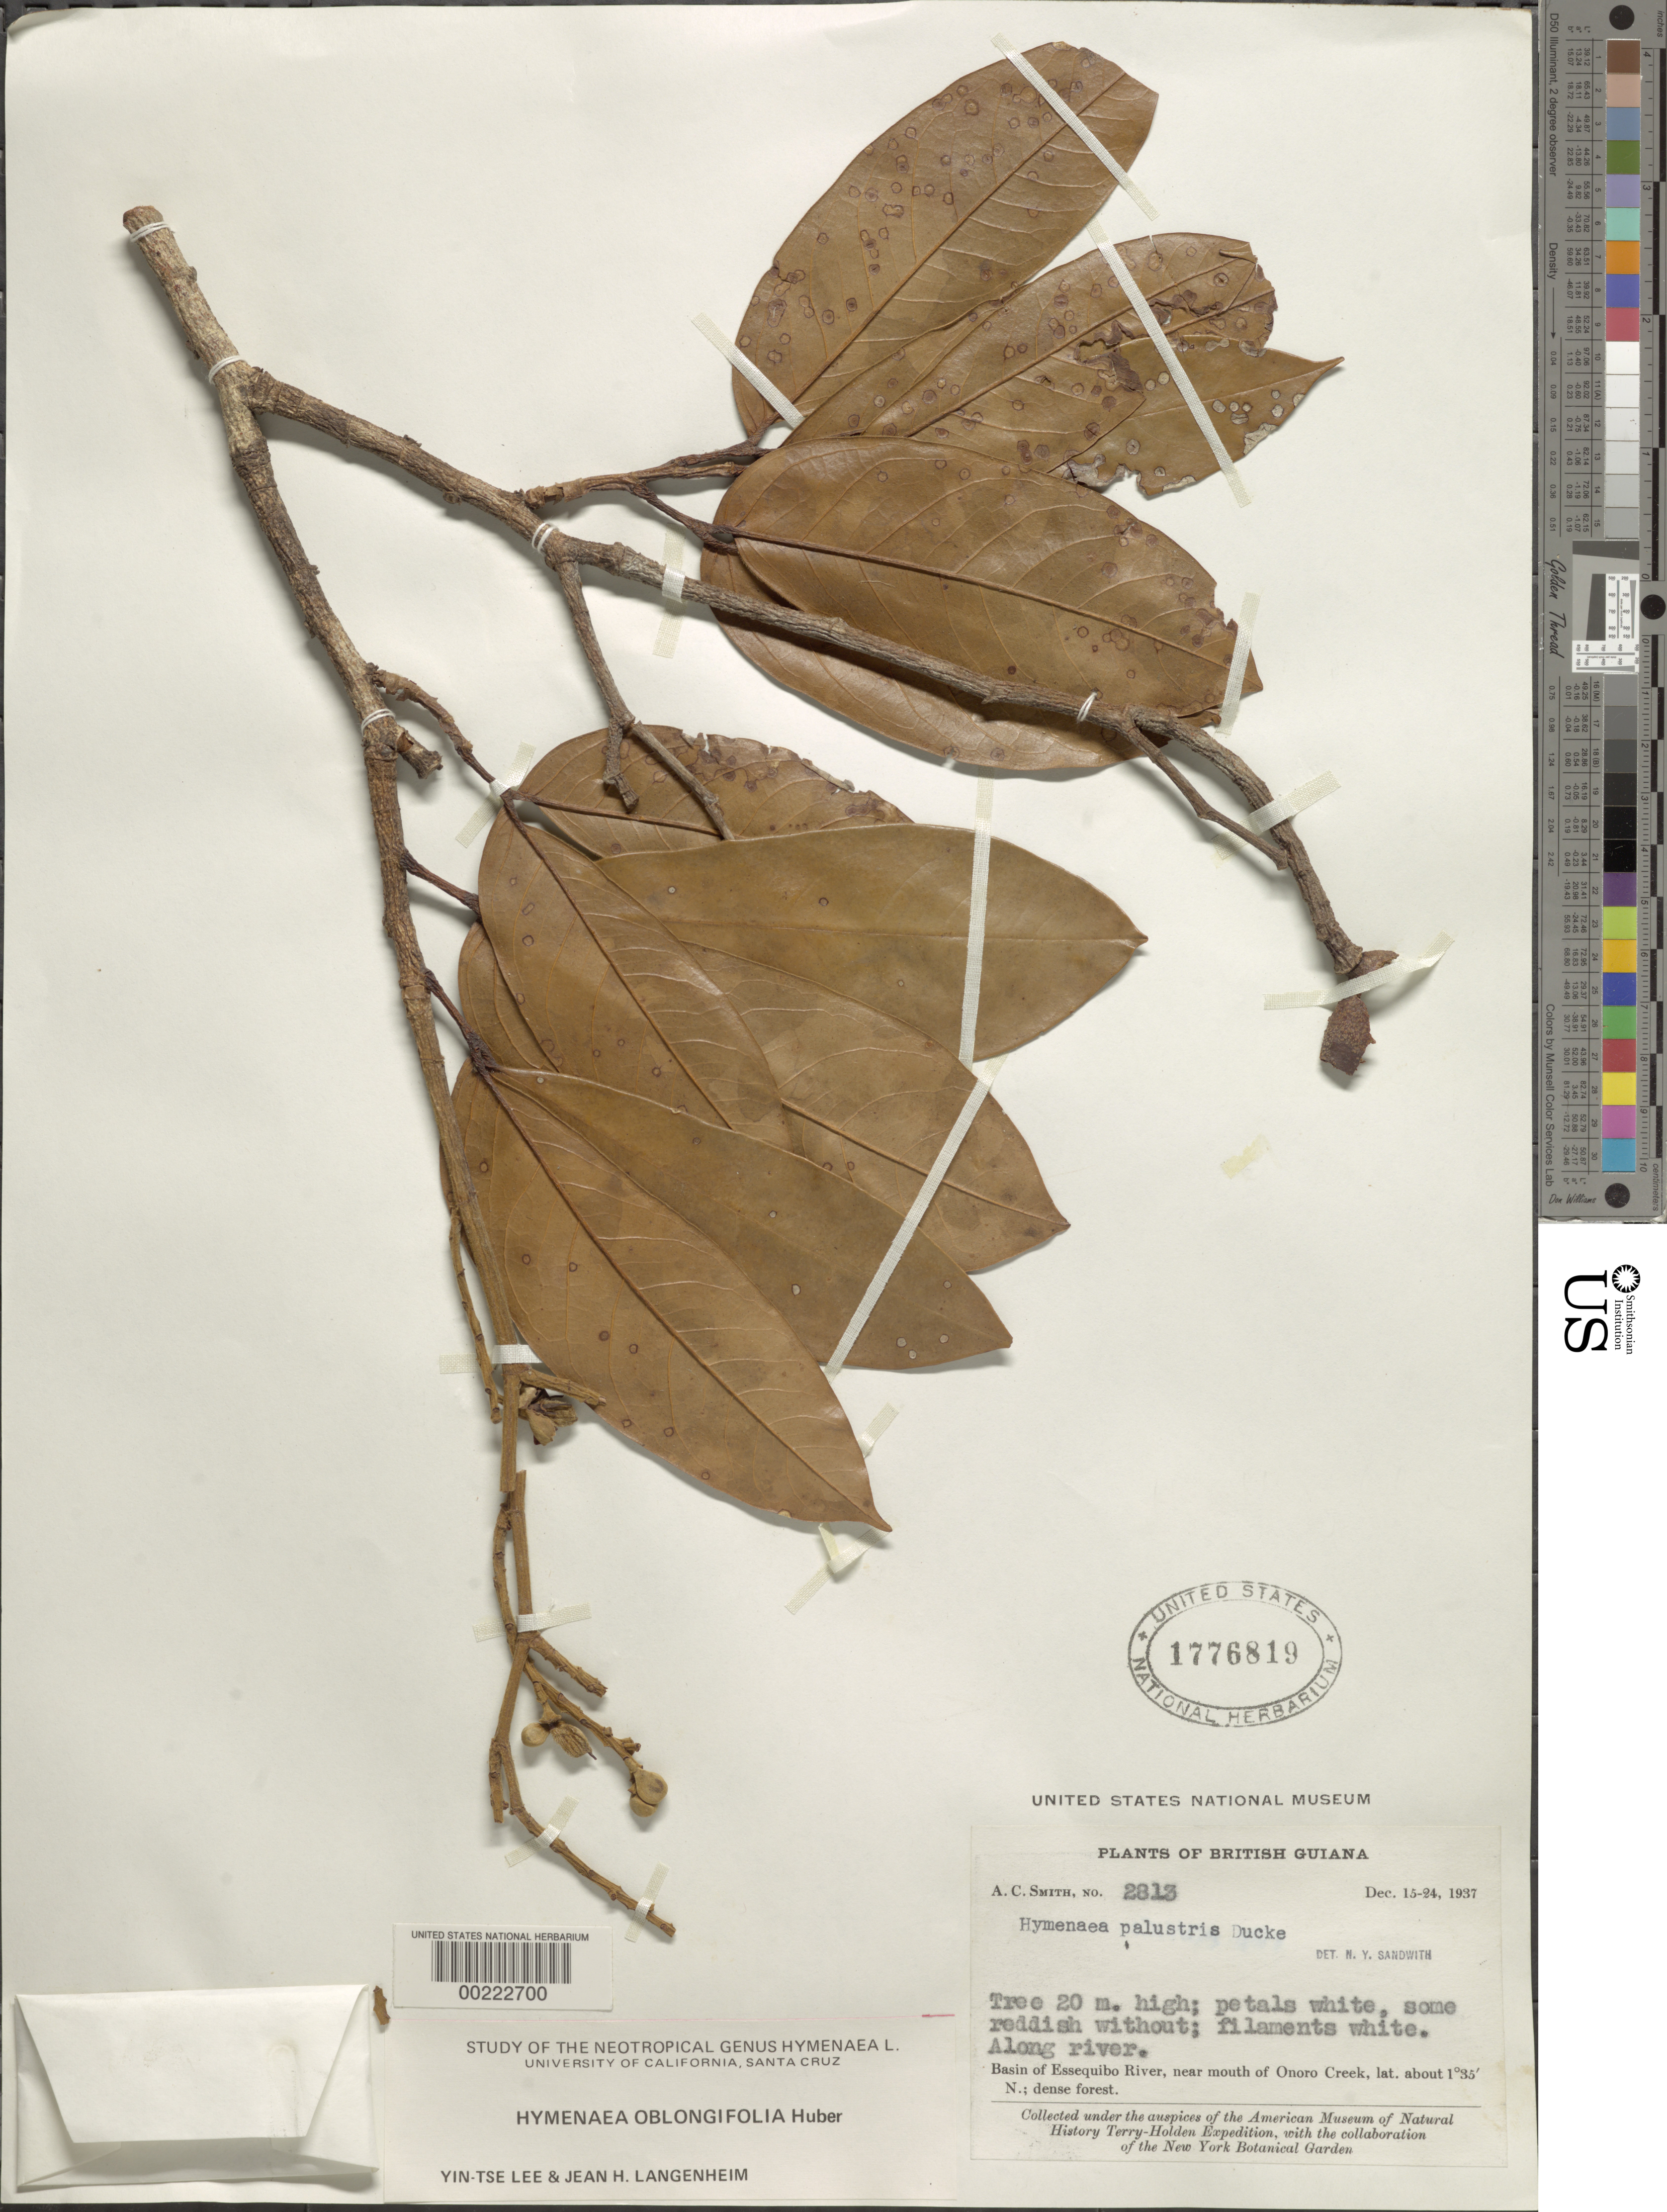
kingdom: Plantae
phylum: Tracheophyta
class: Magnoliopsida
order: Fabales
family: Fabaceae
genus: Hymenaea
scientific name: Hymenaea oblongifolia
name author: Huber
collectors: A. C. Smith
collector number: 2813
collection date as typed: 15 Dec 1937 to 24 Dec 1937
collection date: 1937-12-15/1937-12-24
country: Guyana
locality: Basin of essequibo river, near mouth of onoro creek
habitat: Dense forest along river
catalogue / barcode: US 1776819